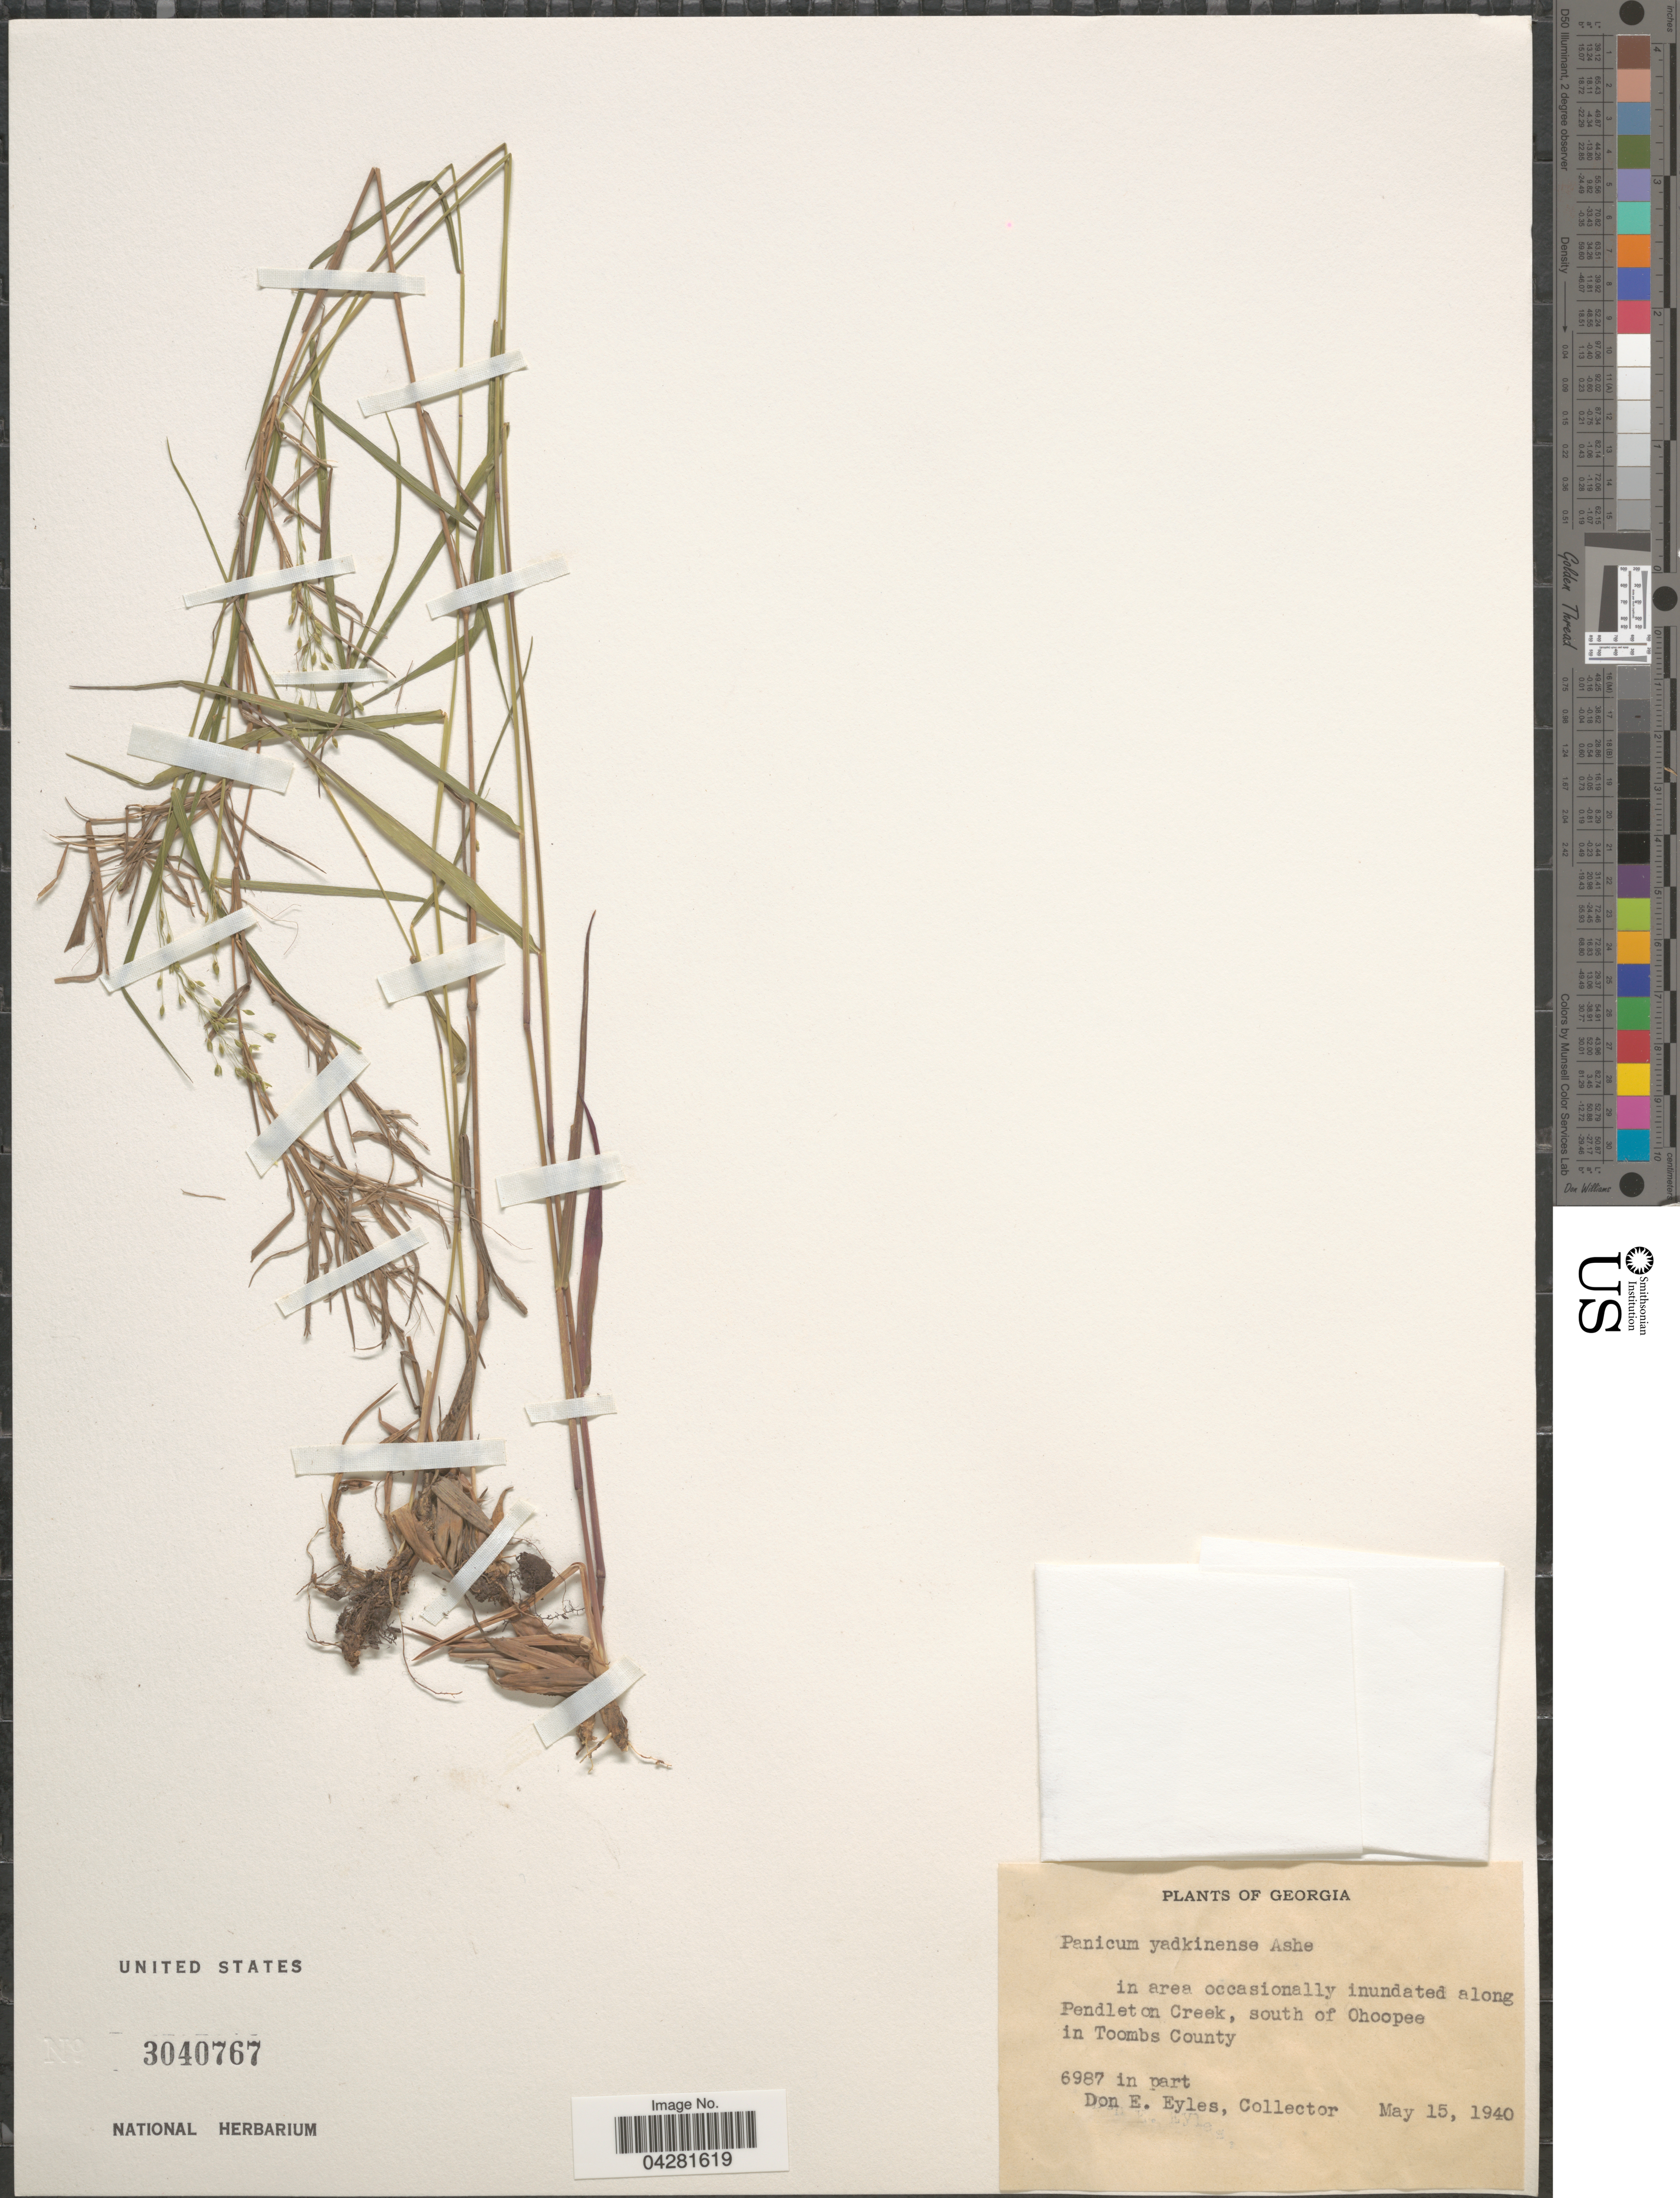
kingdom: Plantae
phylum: Tracheophyta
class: Liliopsida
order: Poales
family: Poaceae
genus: Dichanthelium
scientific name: Dichanthelium dichotomum subsp. yadkinense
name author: (Ashe) Freckmann & Lelong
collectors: D. Eyles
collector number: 6987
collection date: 1940-05-15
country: United States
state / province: Georgia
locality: In area occasionally inundated along Pendleton Creek, south of Ohoopee in Toombs County.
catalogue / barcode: US 3040767